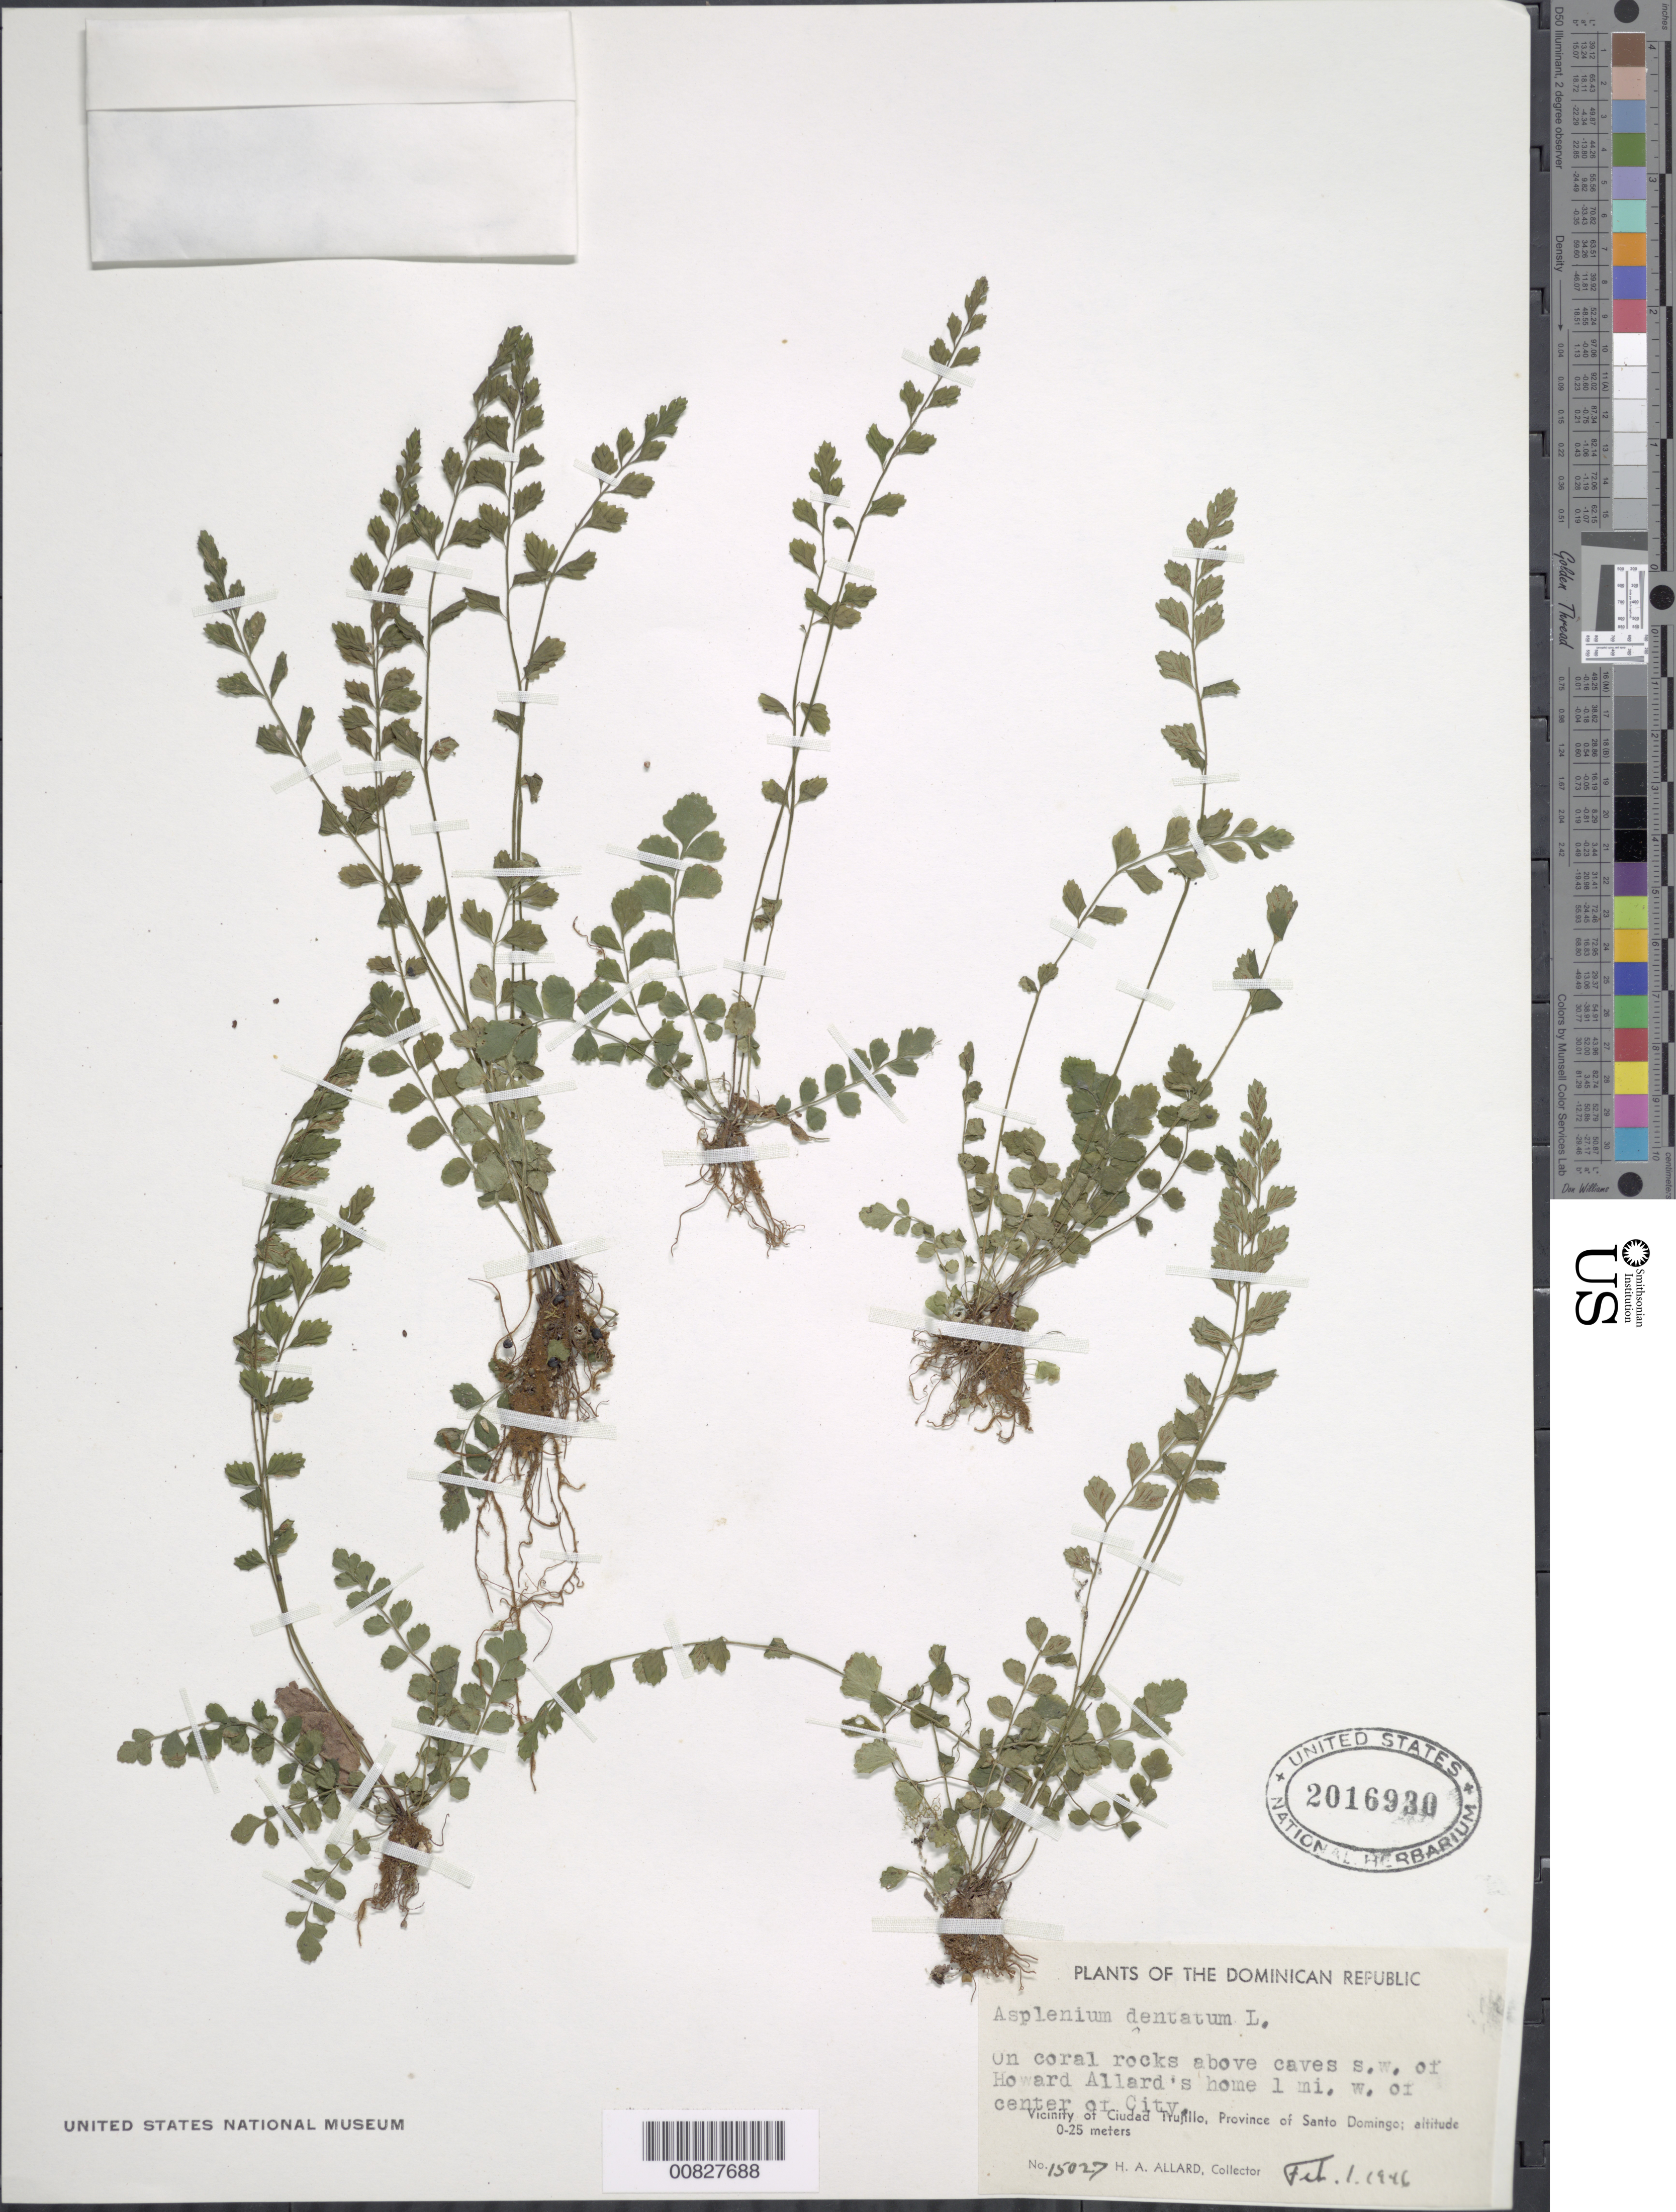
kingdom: Plantae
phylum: Tracheophyta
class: Polypodiopsida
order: Polypodiales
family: Aspleniaceae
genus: Asplenium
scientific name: Asplenium trichomanes-dentatum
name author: L.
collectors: H. A. Allard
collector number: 15027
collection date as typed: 01 Feb 1946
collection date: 1946-02-01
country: Dominican Republic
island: Hispaniola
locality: Prov. Santo Domingo, vicinity Ciudad Trujillo, 1 mile W of center of city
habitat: Coral rocks above caves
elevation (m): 0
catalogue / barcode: US 2016930